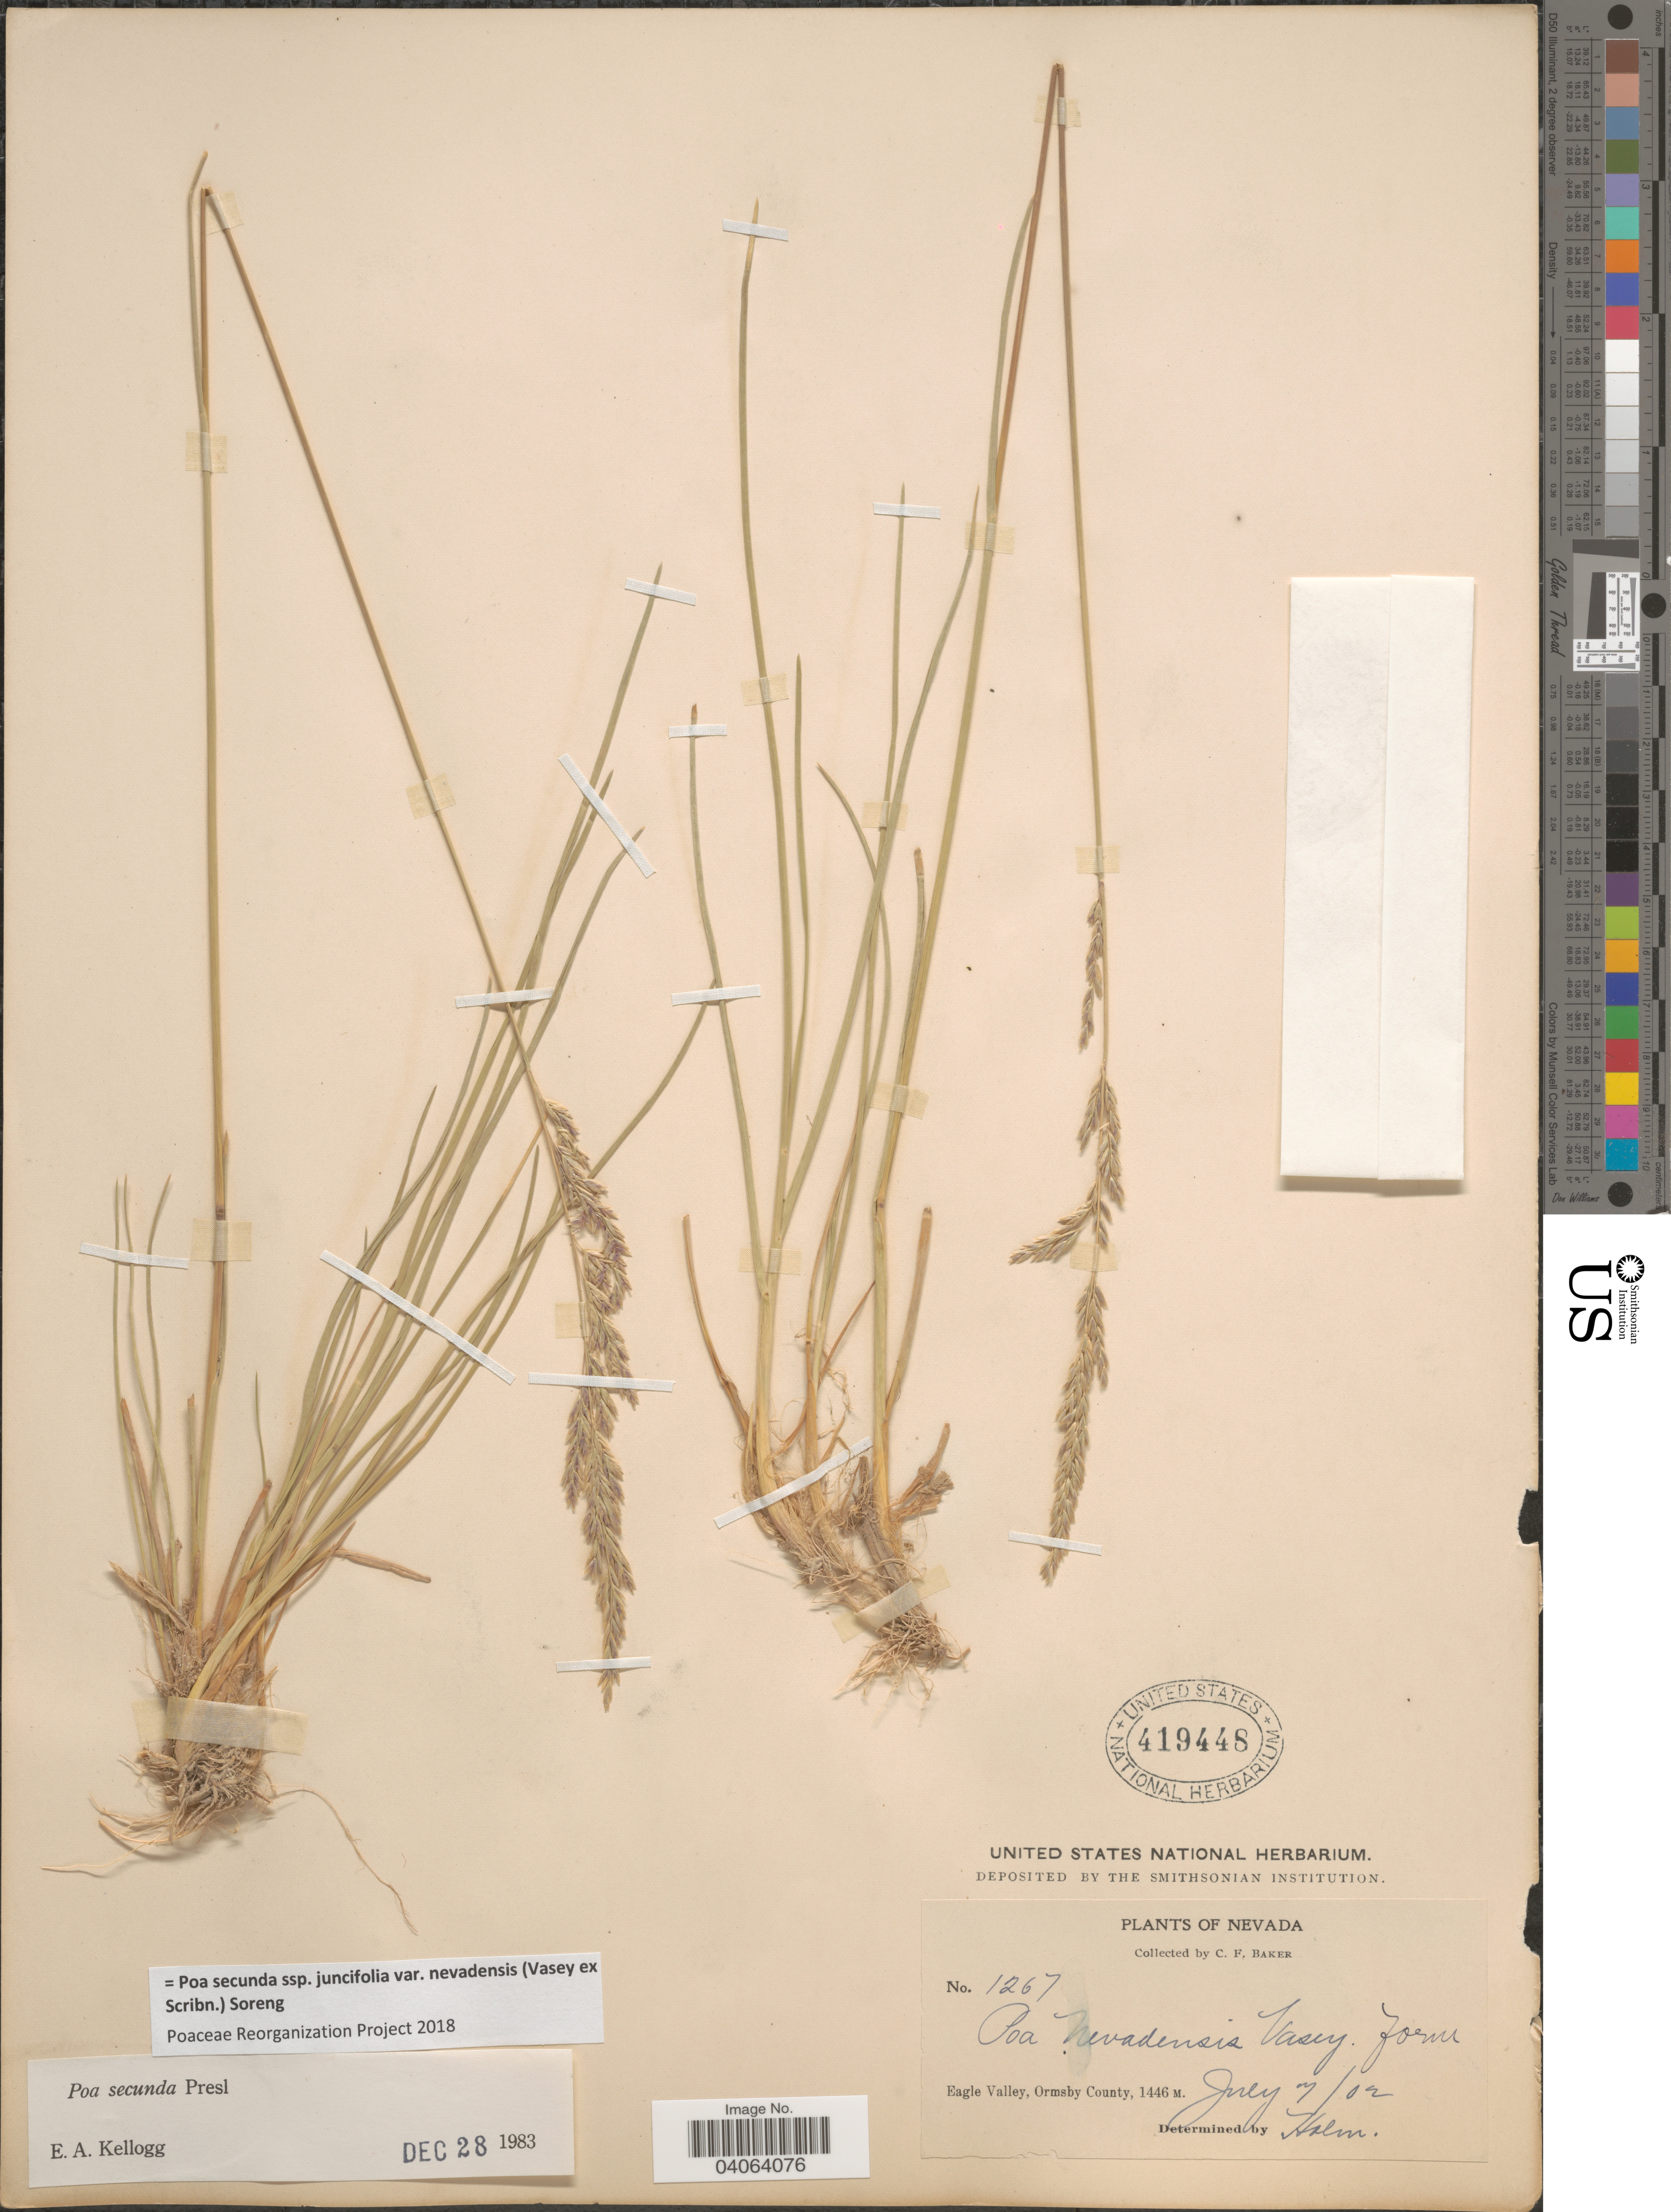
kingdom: Plantae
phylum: Tracheophyta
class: Liliopsida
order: Poales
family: Poaceae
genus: Poa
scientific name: Poa secunda subsp. juncifolia var. nevadensis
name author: (Vasey ex Scribn.) Soreng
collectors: C. F. Baker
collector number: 1267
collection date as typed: Transcribed d/m/y: 7/7/2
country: United States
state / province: Nevada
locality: Eagle Valley, Ormsby County.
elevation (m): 1446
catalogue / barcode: US 419448